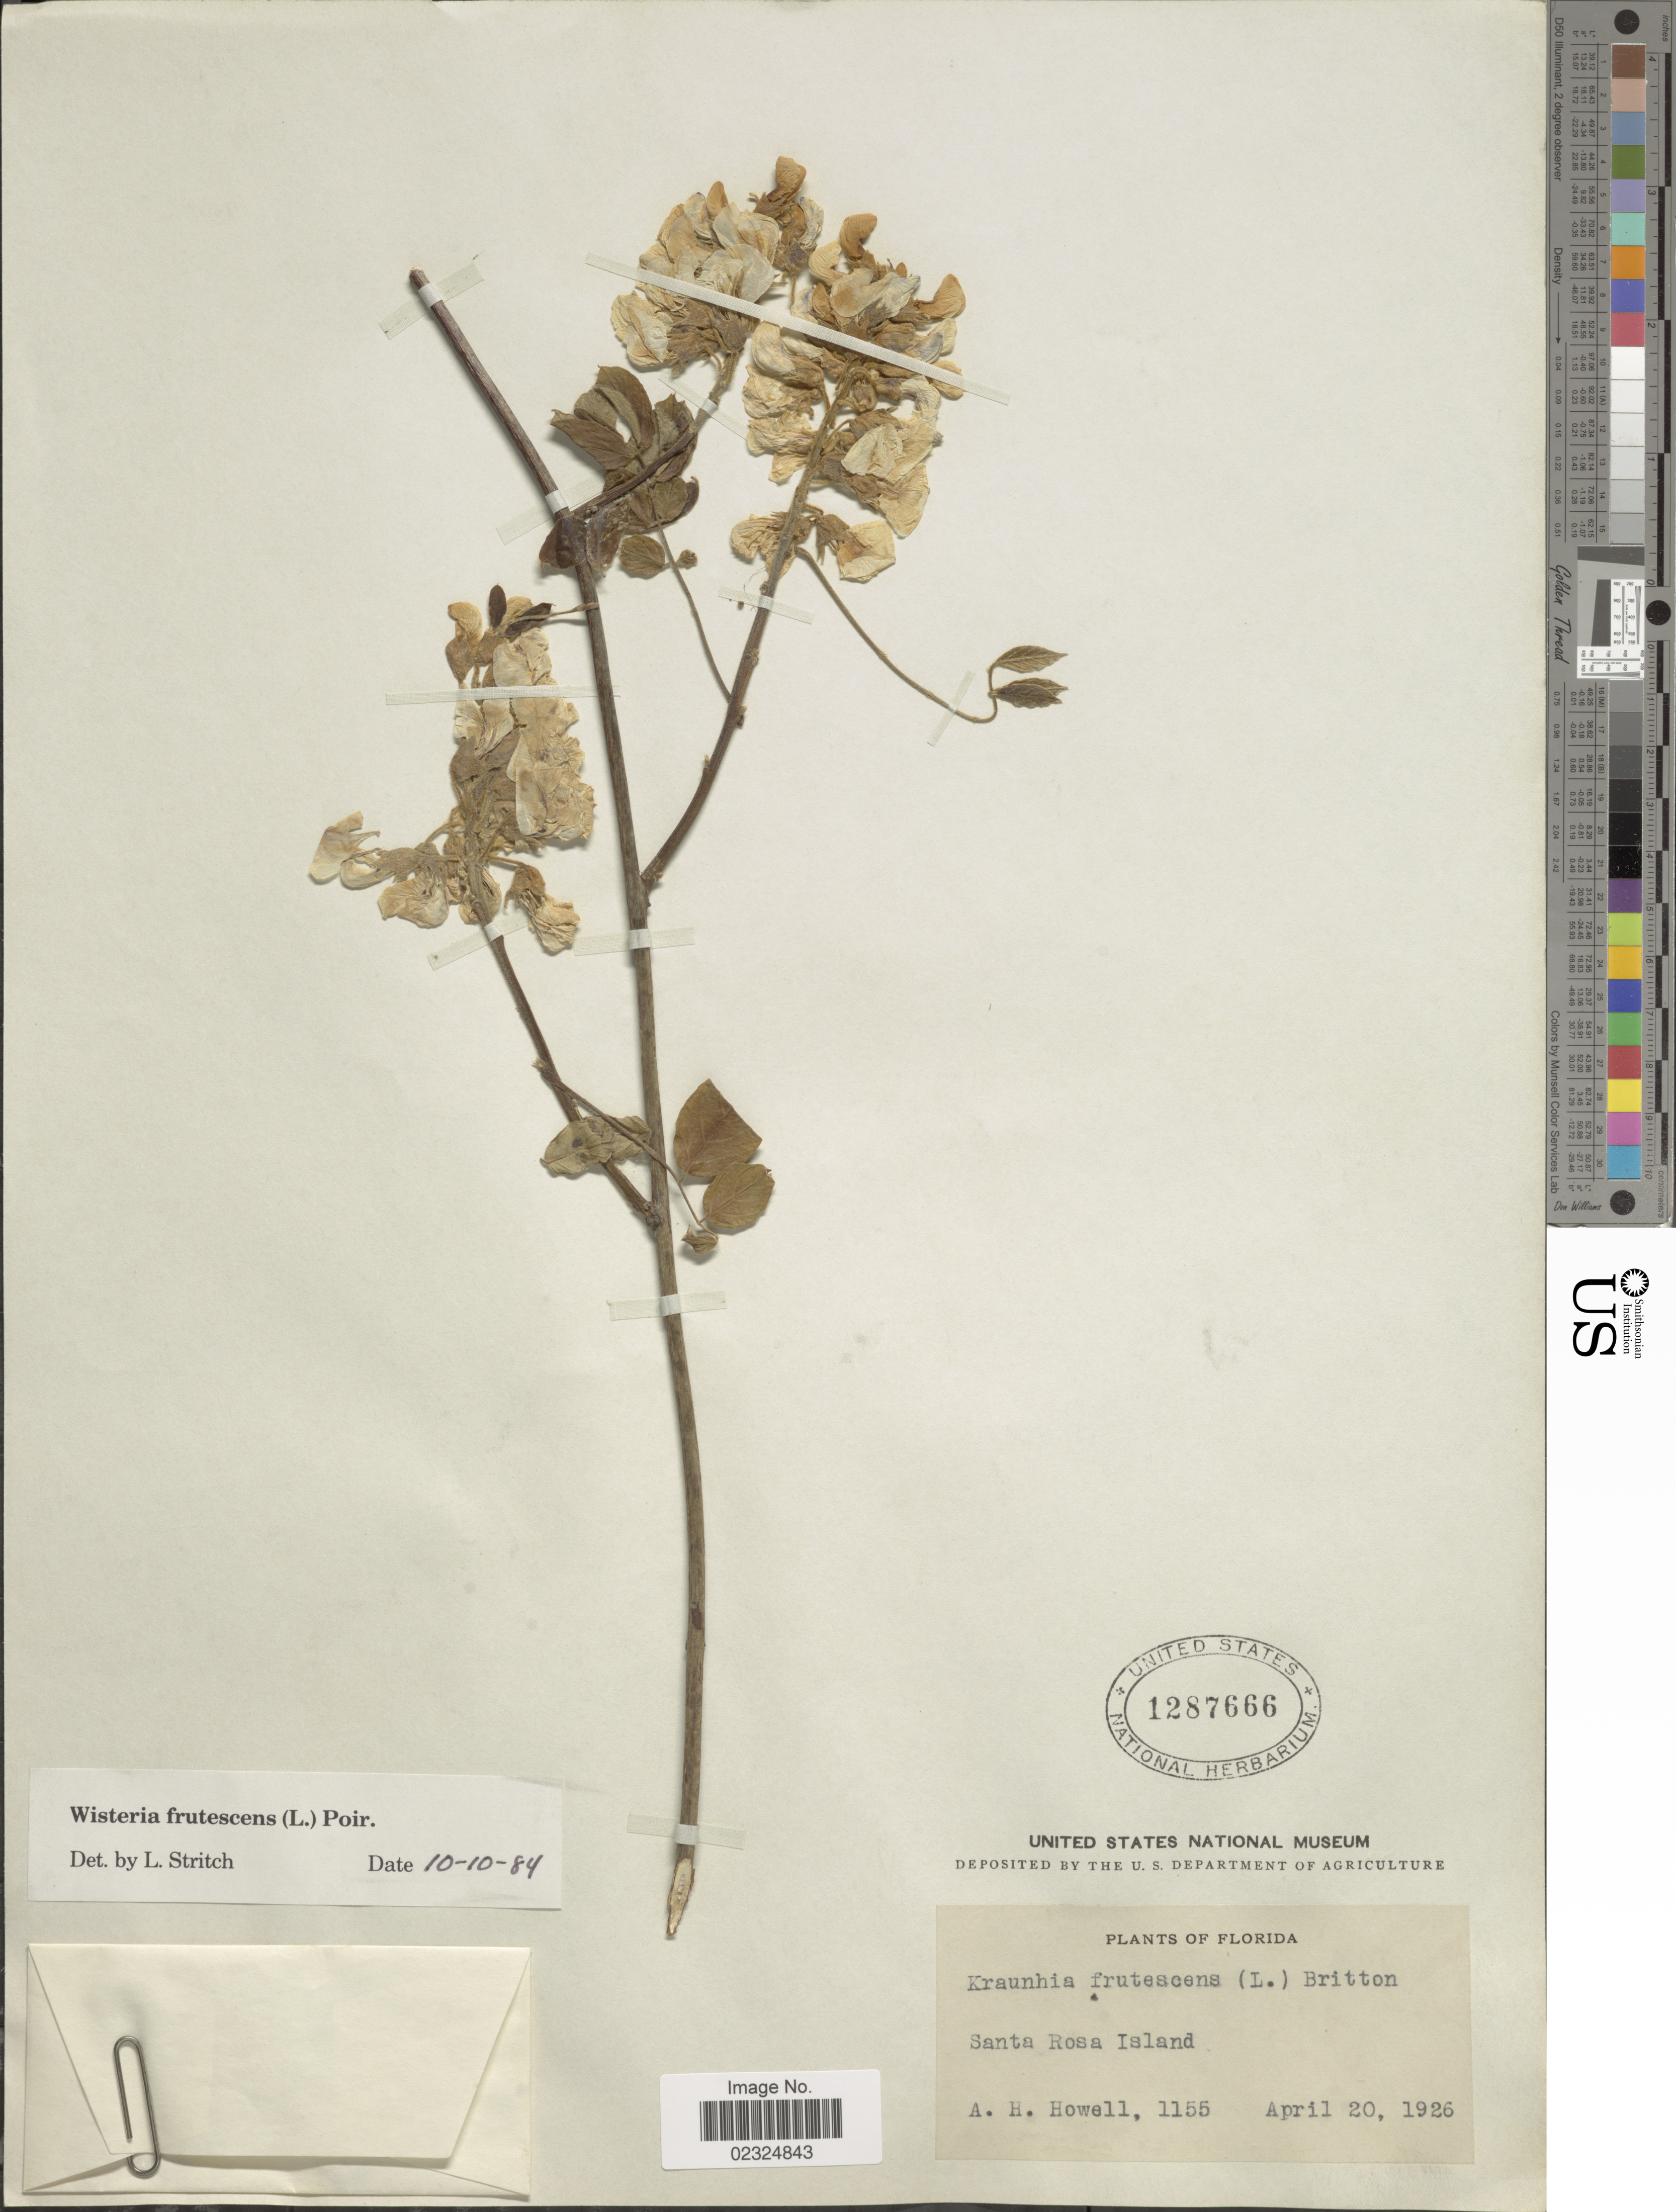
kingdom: Plantae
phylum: Tracheophyta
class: Magnoliopsida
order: Fabales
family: Fabaceae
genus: Wisteria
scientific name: Wisteria frutescens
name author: (L.) Poir.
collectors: A. Howell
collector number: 1155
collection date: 1926-04-20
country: United States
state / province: Florida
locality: Santa Rosa Island.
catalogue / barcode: US 1287666